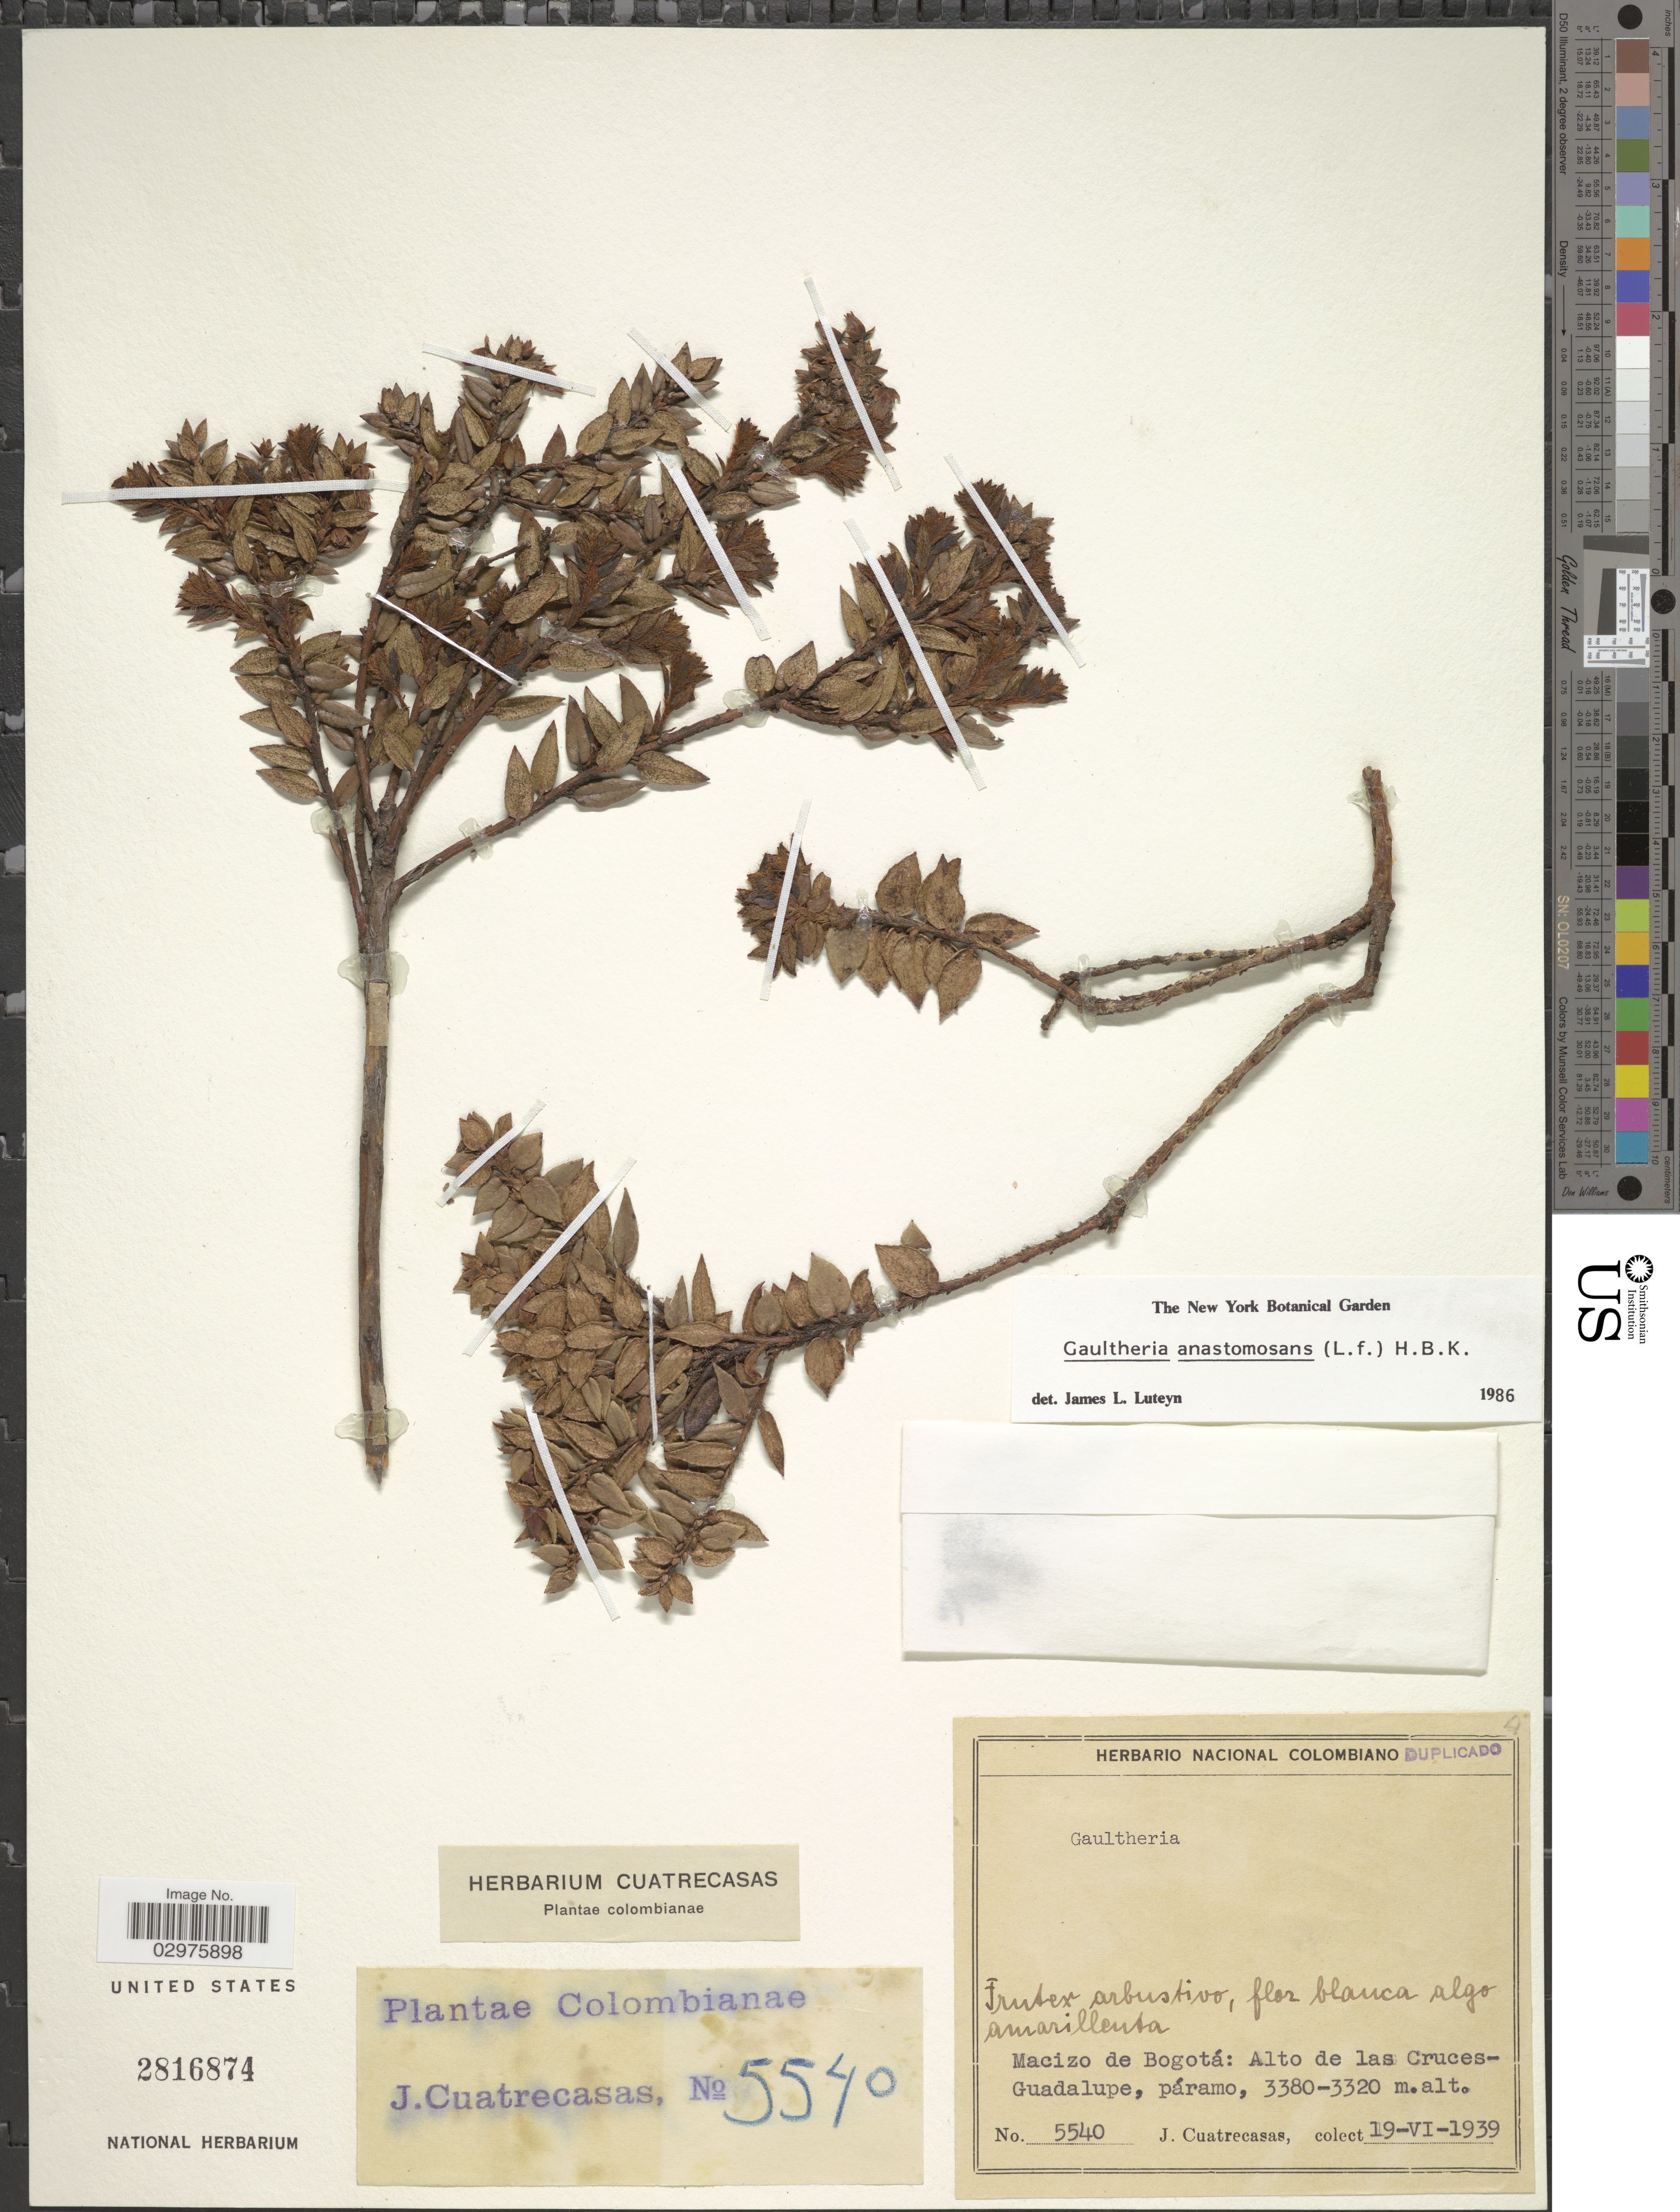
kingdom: Plantae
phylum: Tracheophyta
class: Magnoliopsida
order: Ericales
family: Ericaceae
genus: Gaultheria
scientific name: Gaultheria anastomosans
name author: (L. f.) Kunth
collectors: J. Cuatrecasas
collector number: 5540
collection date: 1939-06-19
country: Colombia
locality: Macizo de Bogotá: Alto de las Cruces-Guadalupe.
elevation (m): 3320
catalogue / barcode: US 2816874